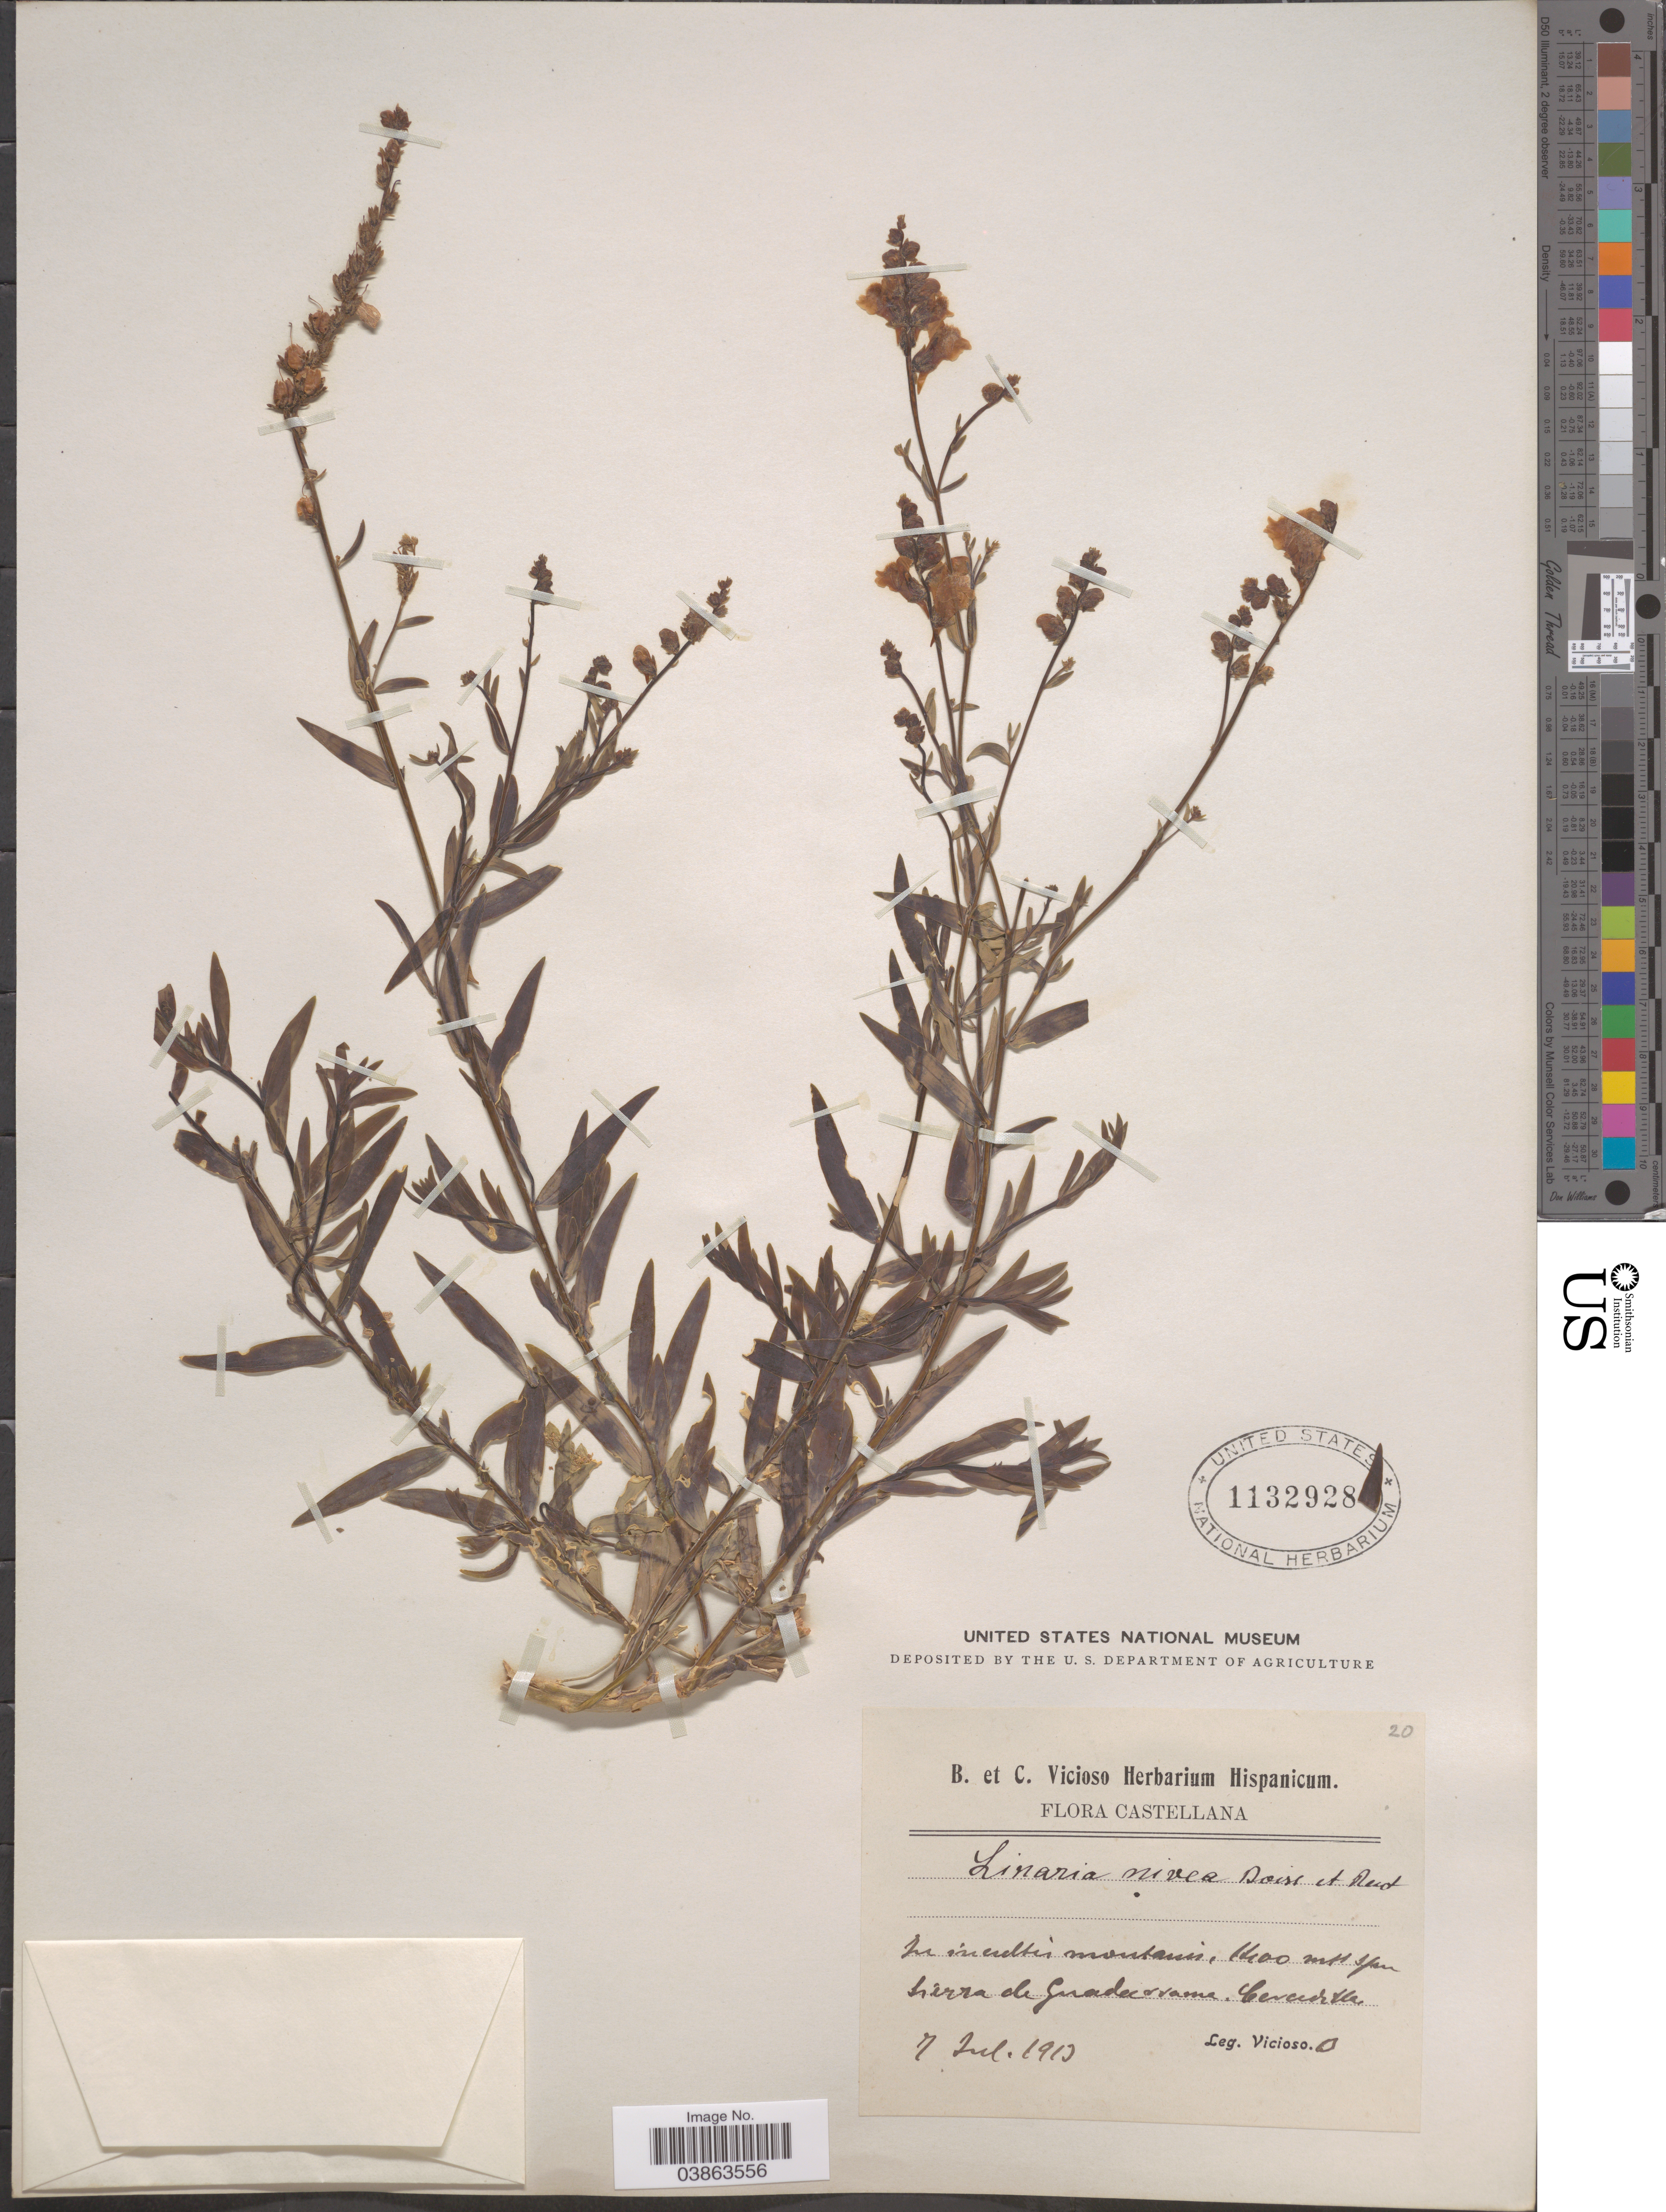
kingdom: Plantae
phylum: Tracheophyta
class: Magnoliopsida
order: Lamiales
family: Plantaginaceae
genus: Linaria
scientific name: Linaria sp.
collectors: Vicioso, B.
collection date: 1913-07-07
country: Spain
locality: Castellana. In incultis montanis. Sierra de Guaderrama. Cercedilla.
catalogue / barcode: US 1132928